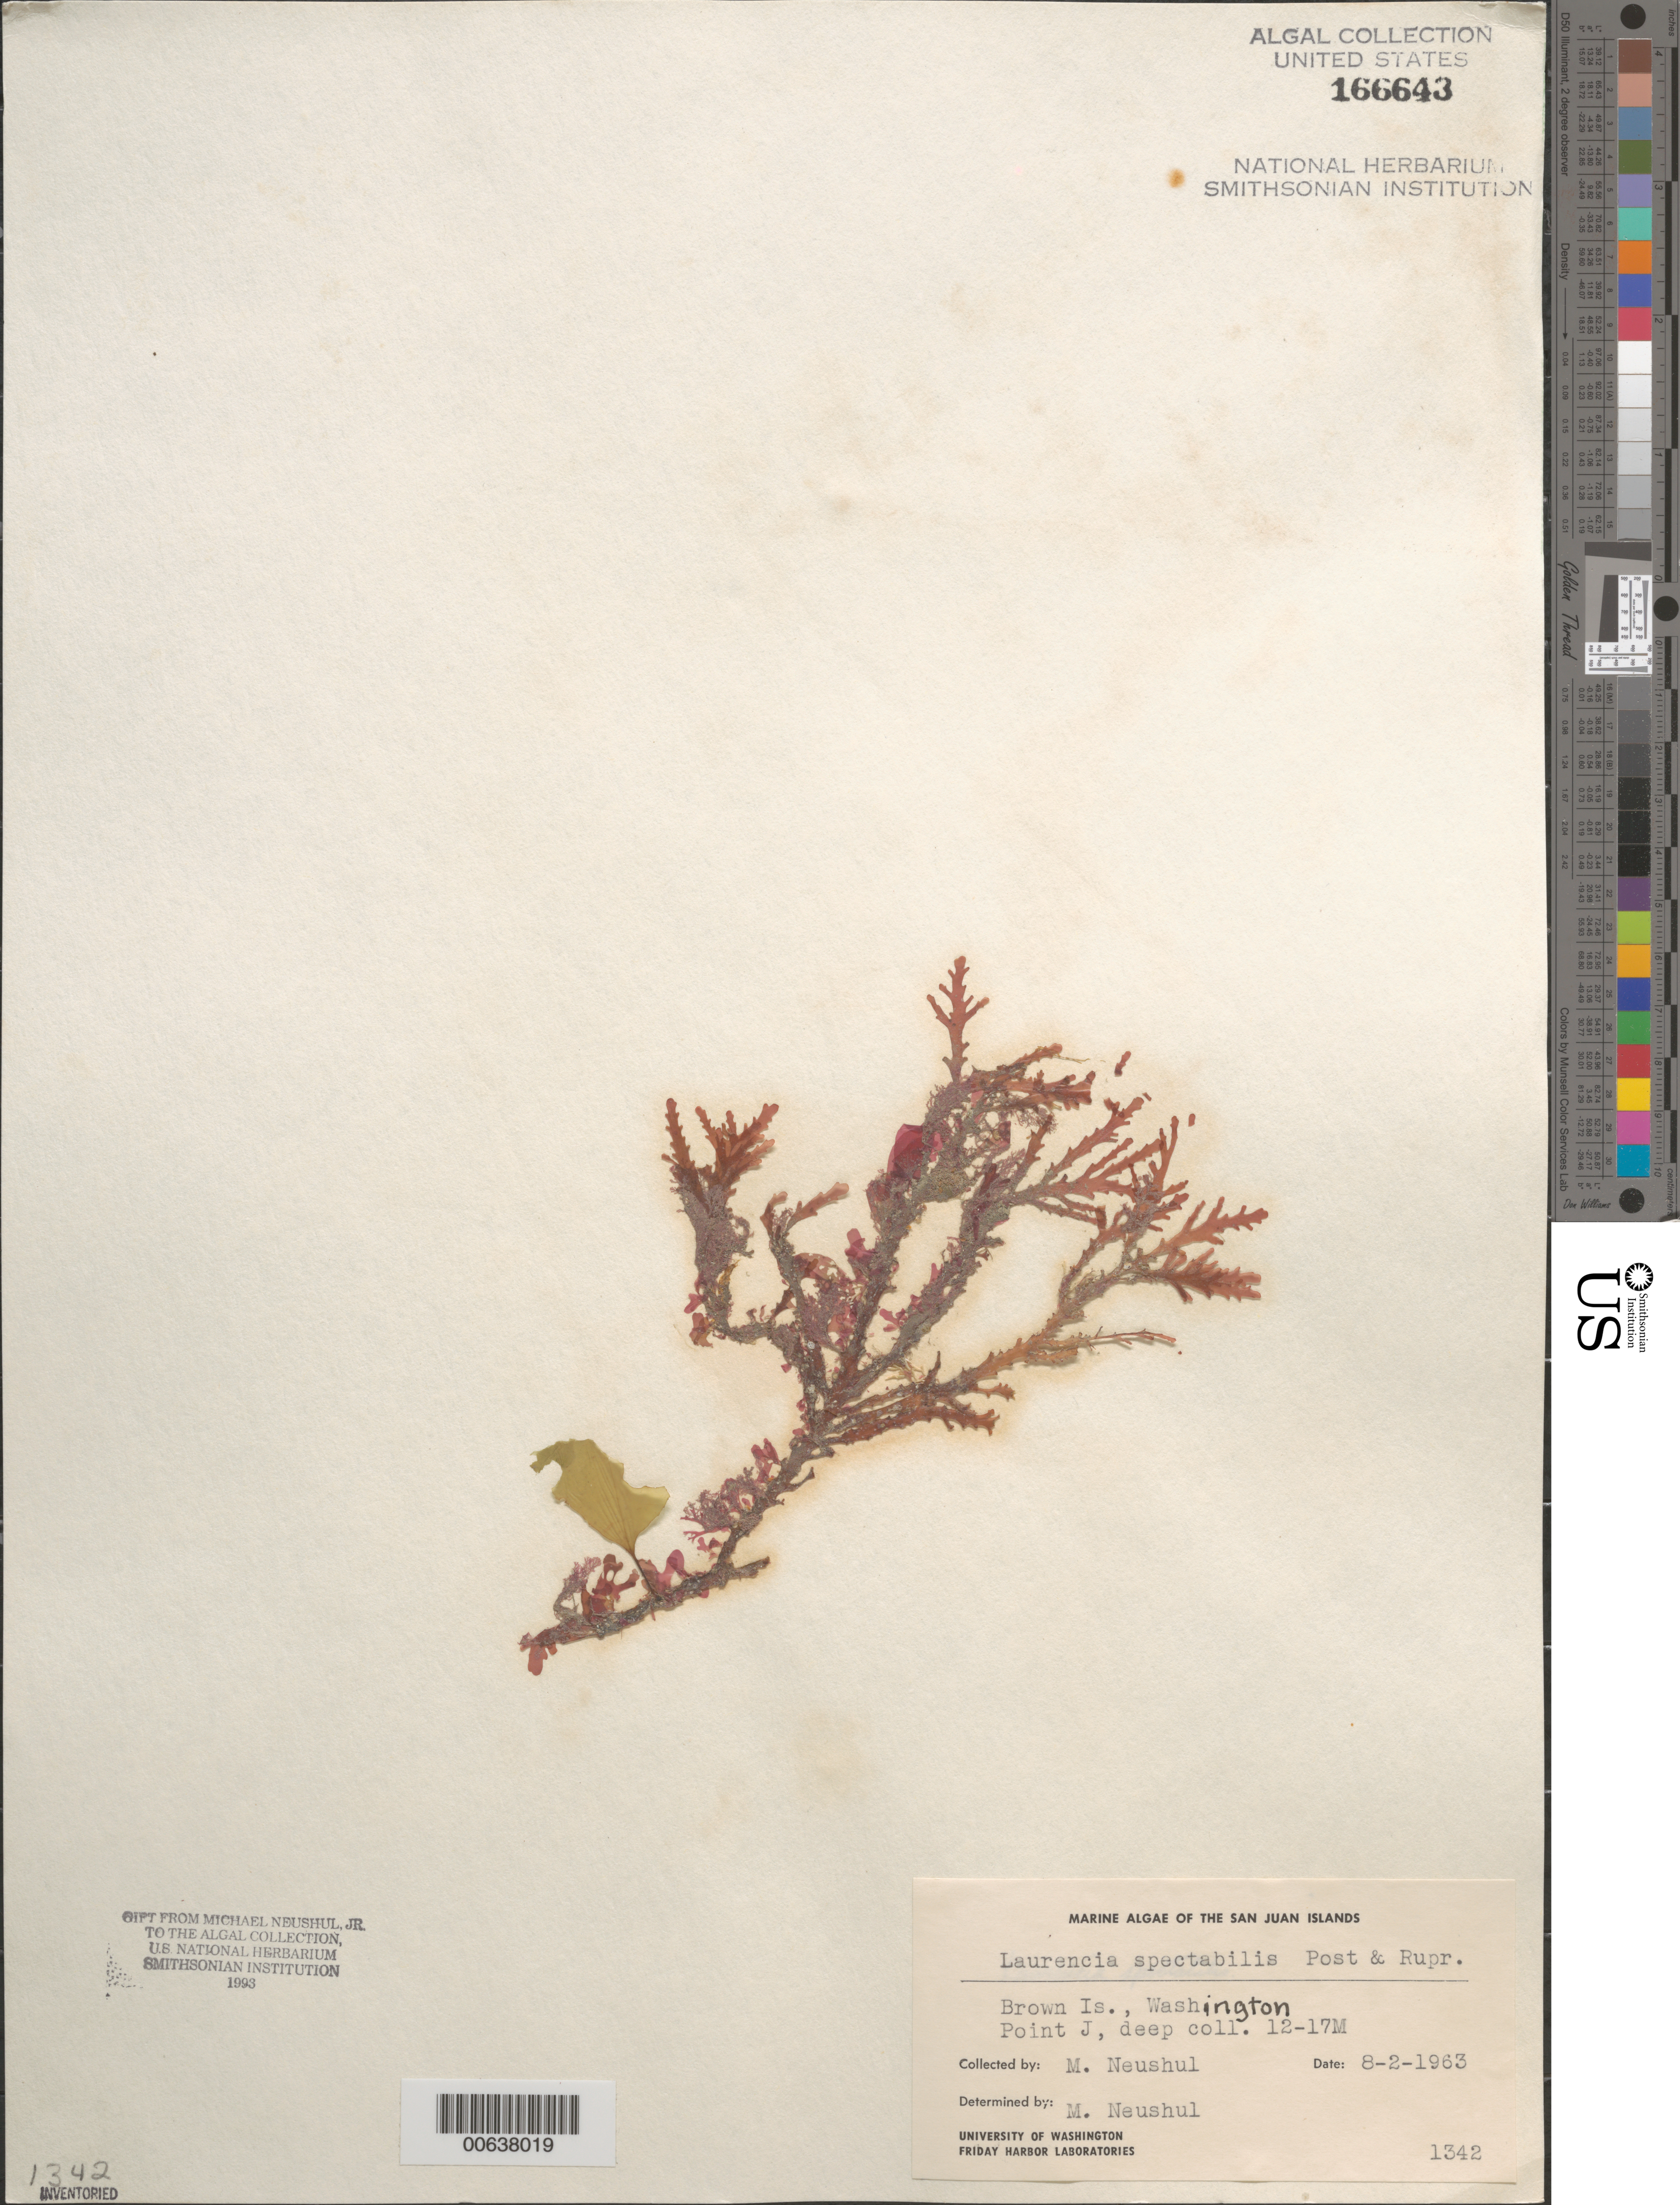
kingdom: Plantae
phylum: Rhodophyta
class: Florideophyceae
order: Ceramiales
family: Rhodomelaceae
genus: Osmundea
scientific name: Osmundea spectabilis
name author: (Postels & Rupr.) K.W. Nam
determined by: Algae name updating Project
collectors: M. Neushul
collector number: Neushul 1342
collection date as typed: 02 Aug 1963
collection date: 1963-08-02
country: United States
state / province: Washington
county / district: San Juan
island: Brown Island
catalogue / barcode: US 166643